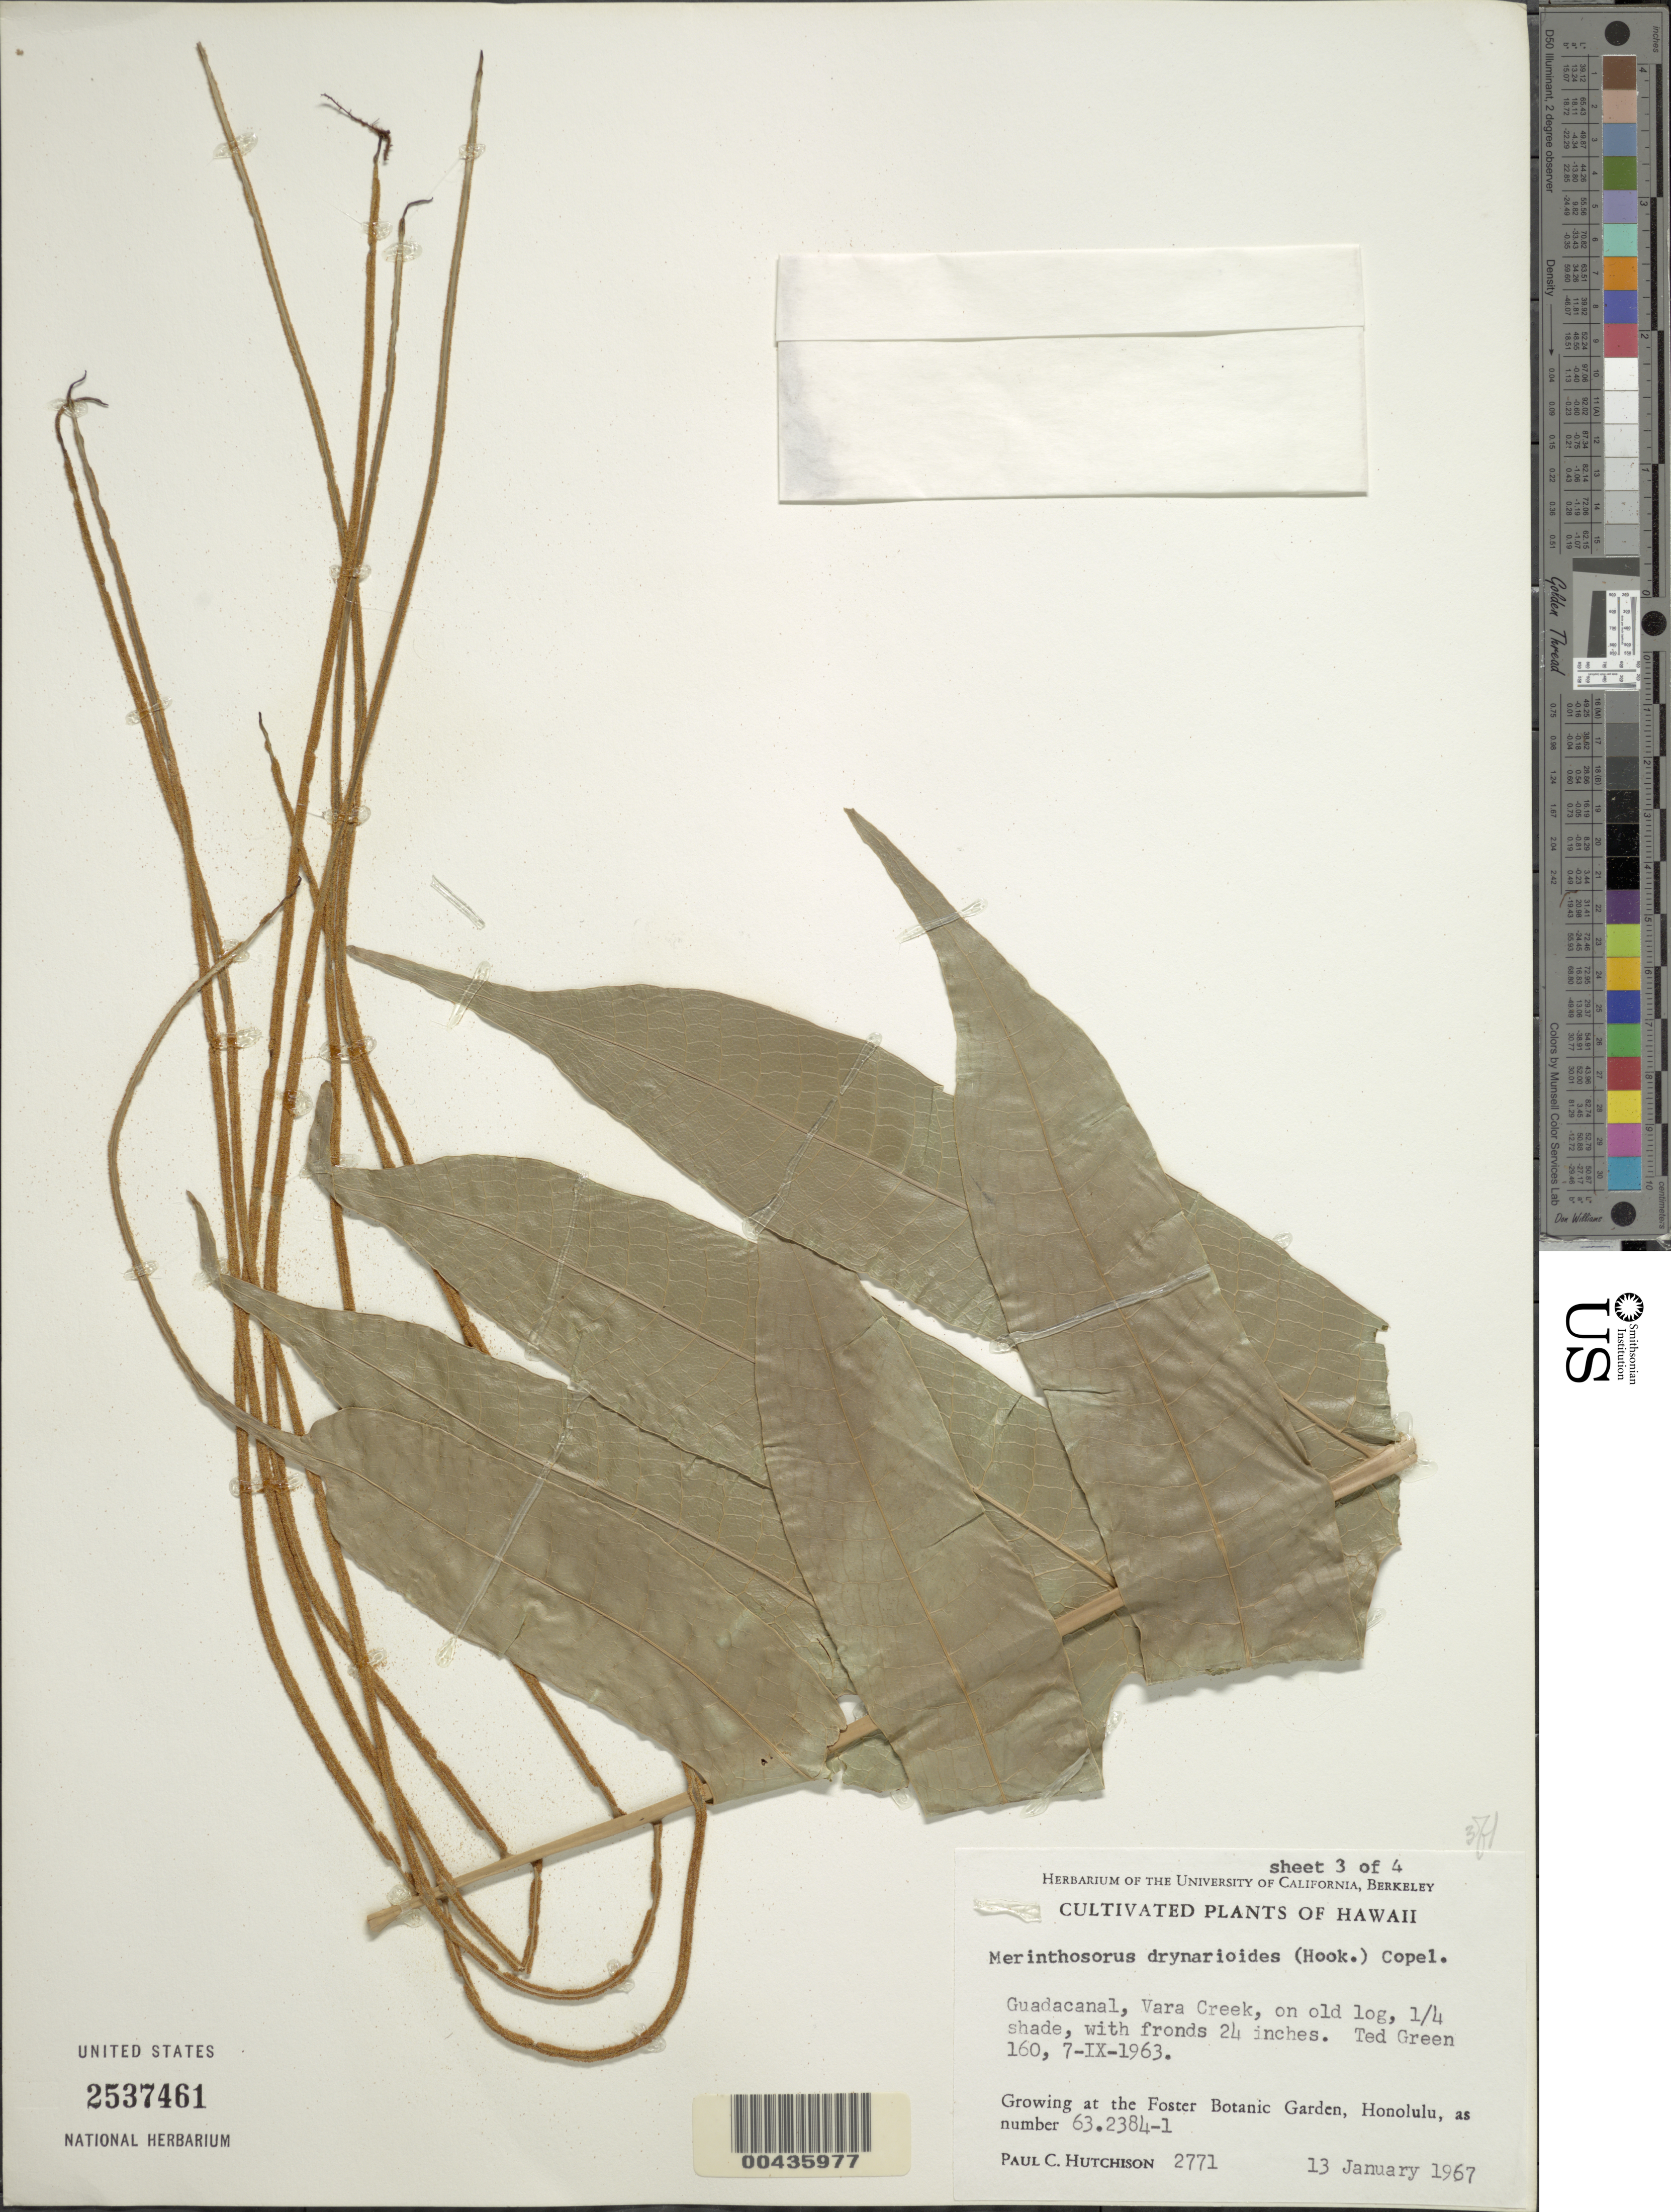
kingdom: Plantae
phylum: Tracheophyta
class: Polypodiopsida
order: Polypodiales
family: Polypodiaceae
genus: Aglaomorpha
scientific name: Aglaomorpha drynarioides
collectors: P. C. Hutchison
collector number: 2771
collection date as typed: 13 Jan 1967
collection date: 1967-01-13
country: United States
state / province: Hawaii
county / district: Honolulu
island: Oahu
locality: Guadacanal, Vara Creek; growing at the Foster Botanic Garden, Honolulu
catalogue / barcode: US 2537461